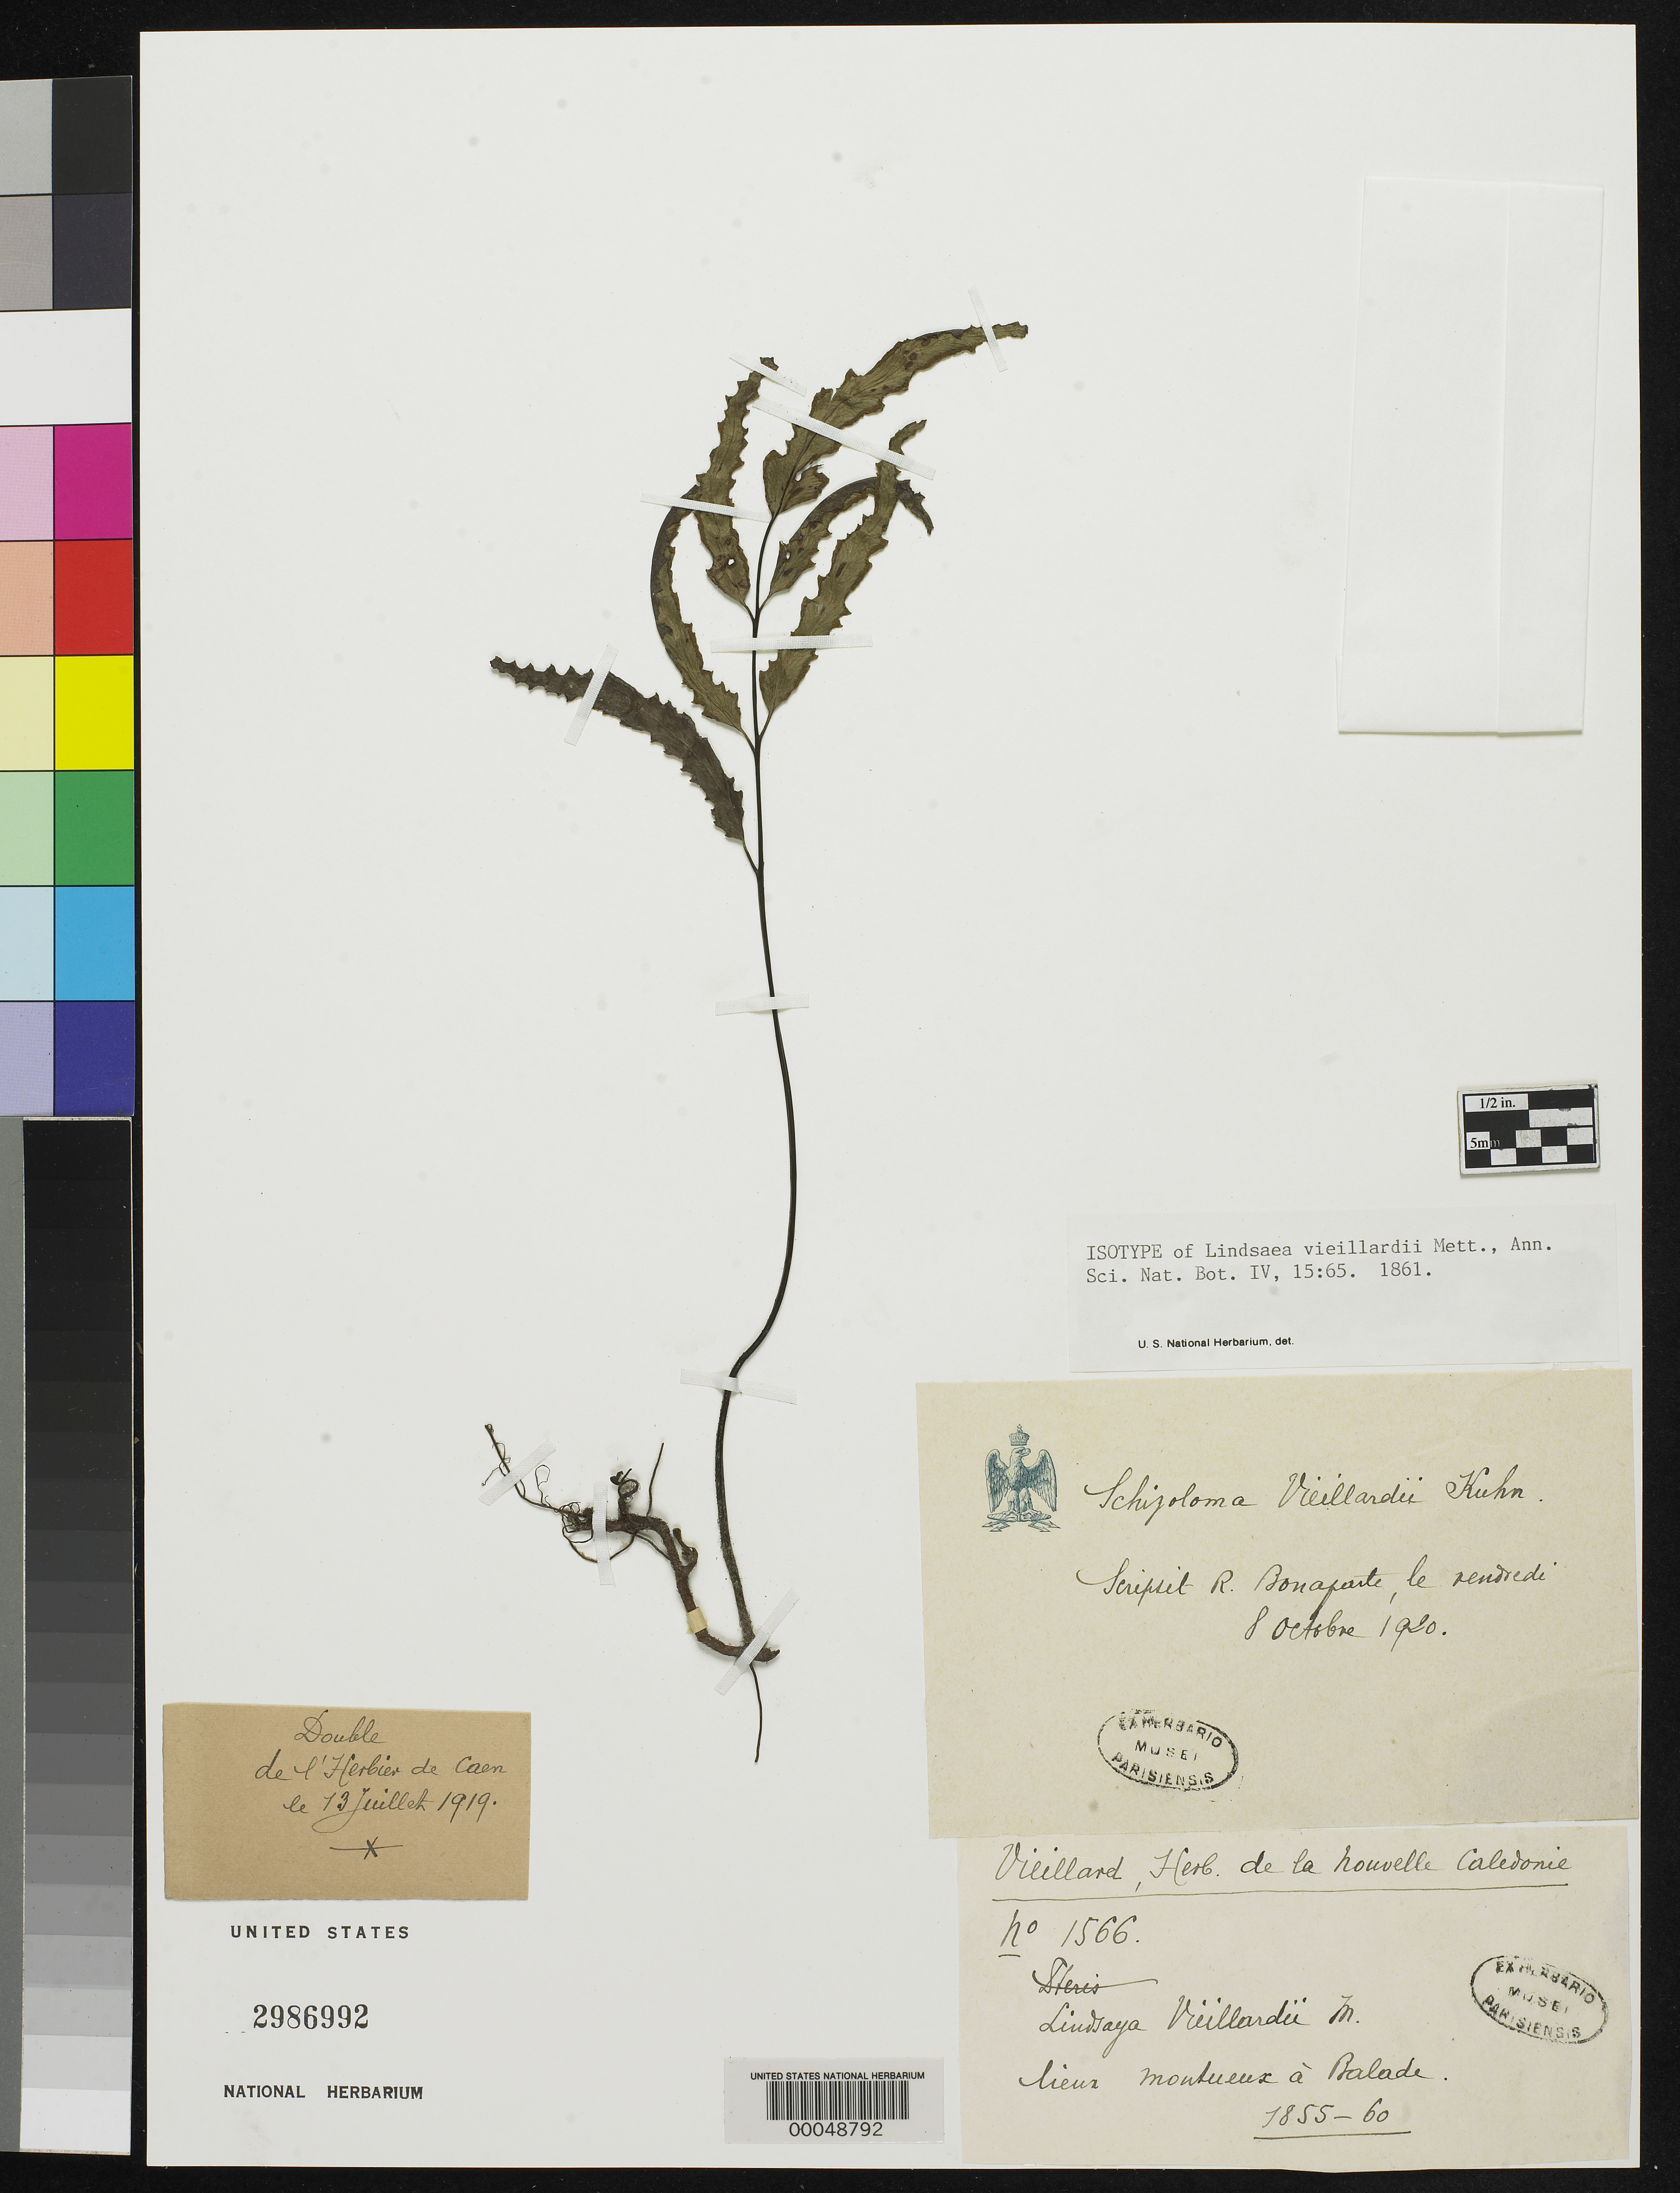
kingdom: Plantae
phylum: Tracheophyta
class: Polypodiopsida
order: Polypodiales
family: Lindsaeaceae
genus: Lindsaea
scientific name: Lindsaea vieillardii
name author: Mett.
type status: Isotype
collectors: E. Vieillard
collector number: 1566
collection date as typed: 1855 to -- --- 1860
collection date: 1855/1860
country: New Caledonia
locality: Balade.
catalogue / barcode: US 2986992